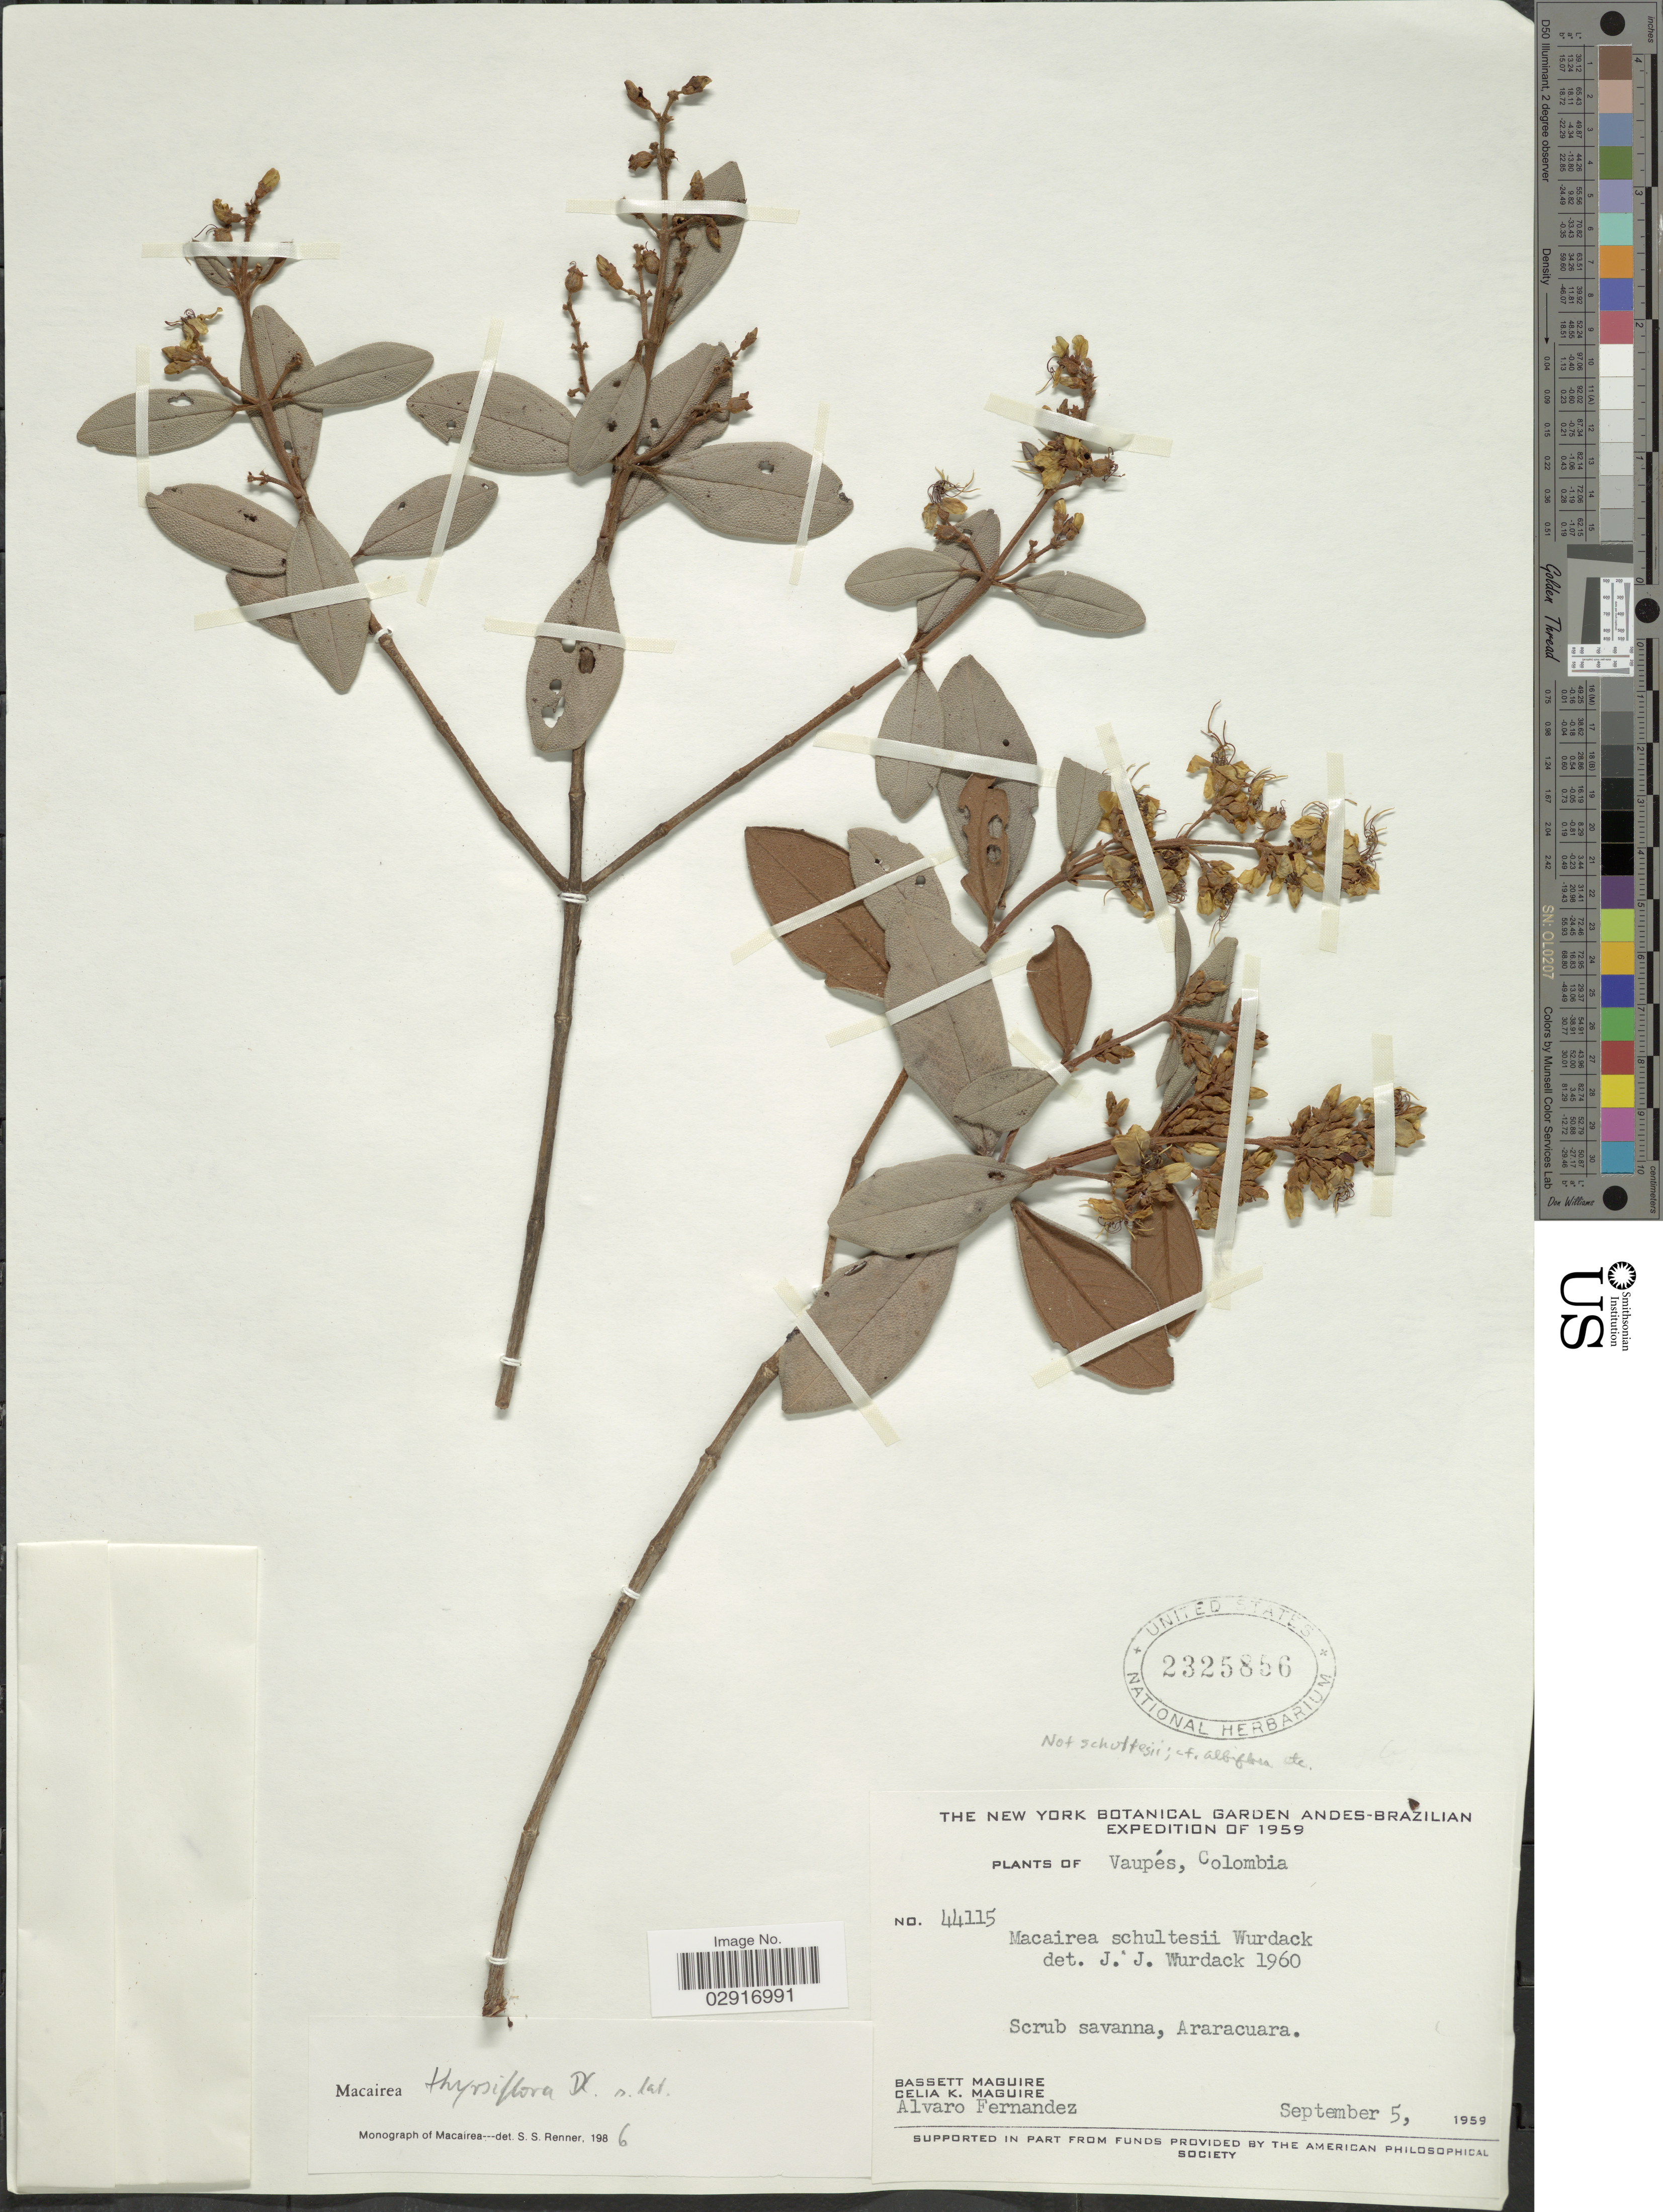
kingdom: Plantae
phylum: Tracheophyta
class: Magnoliopsida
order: Myrtales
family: Melastomataceae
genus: Macairea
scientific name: Macairea schultesii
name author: Wurdack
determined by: Nunes da Silva, Diego, (RB), Jardim Botanico do Rio de Janeiro - Herbario (BRAZIL)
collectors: B. Maguire, C. K. Maguire & A. Fernandez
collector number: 44115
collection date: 1959-09-05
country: Colombia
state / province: Vaupés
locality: Scrub savanna, Araracuara.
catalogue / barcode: US 2325856